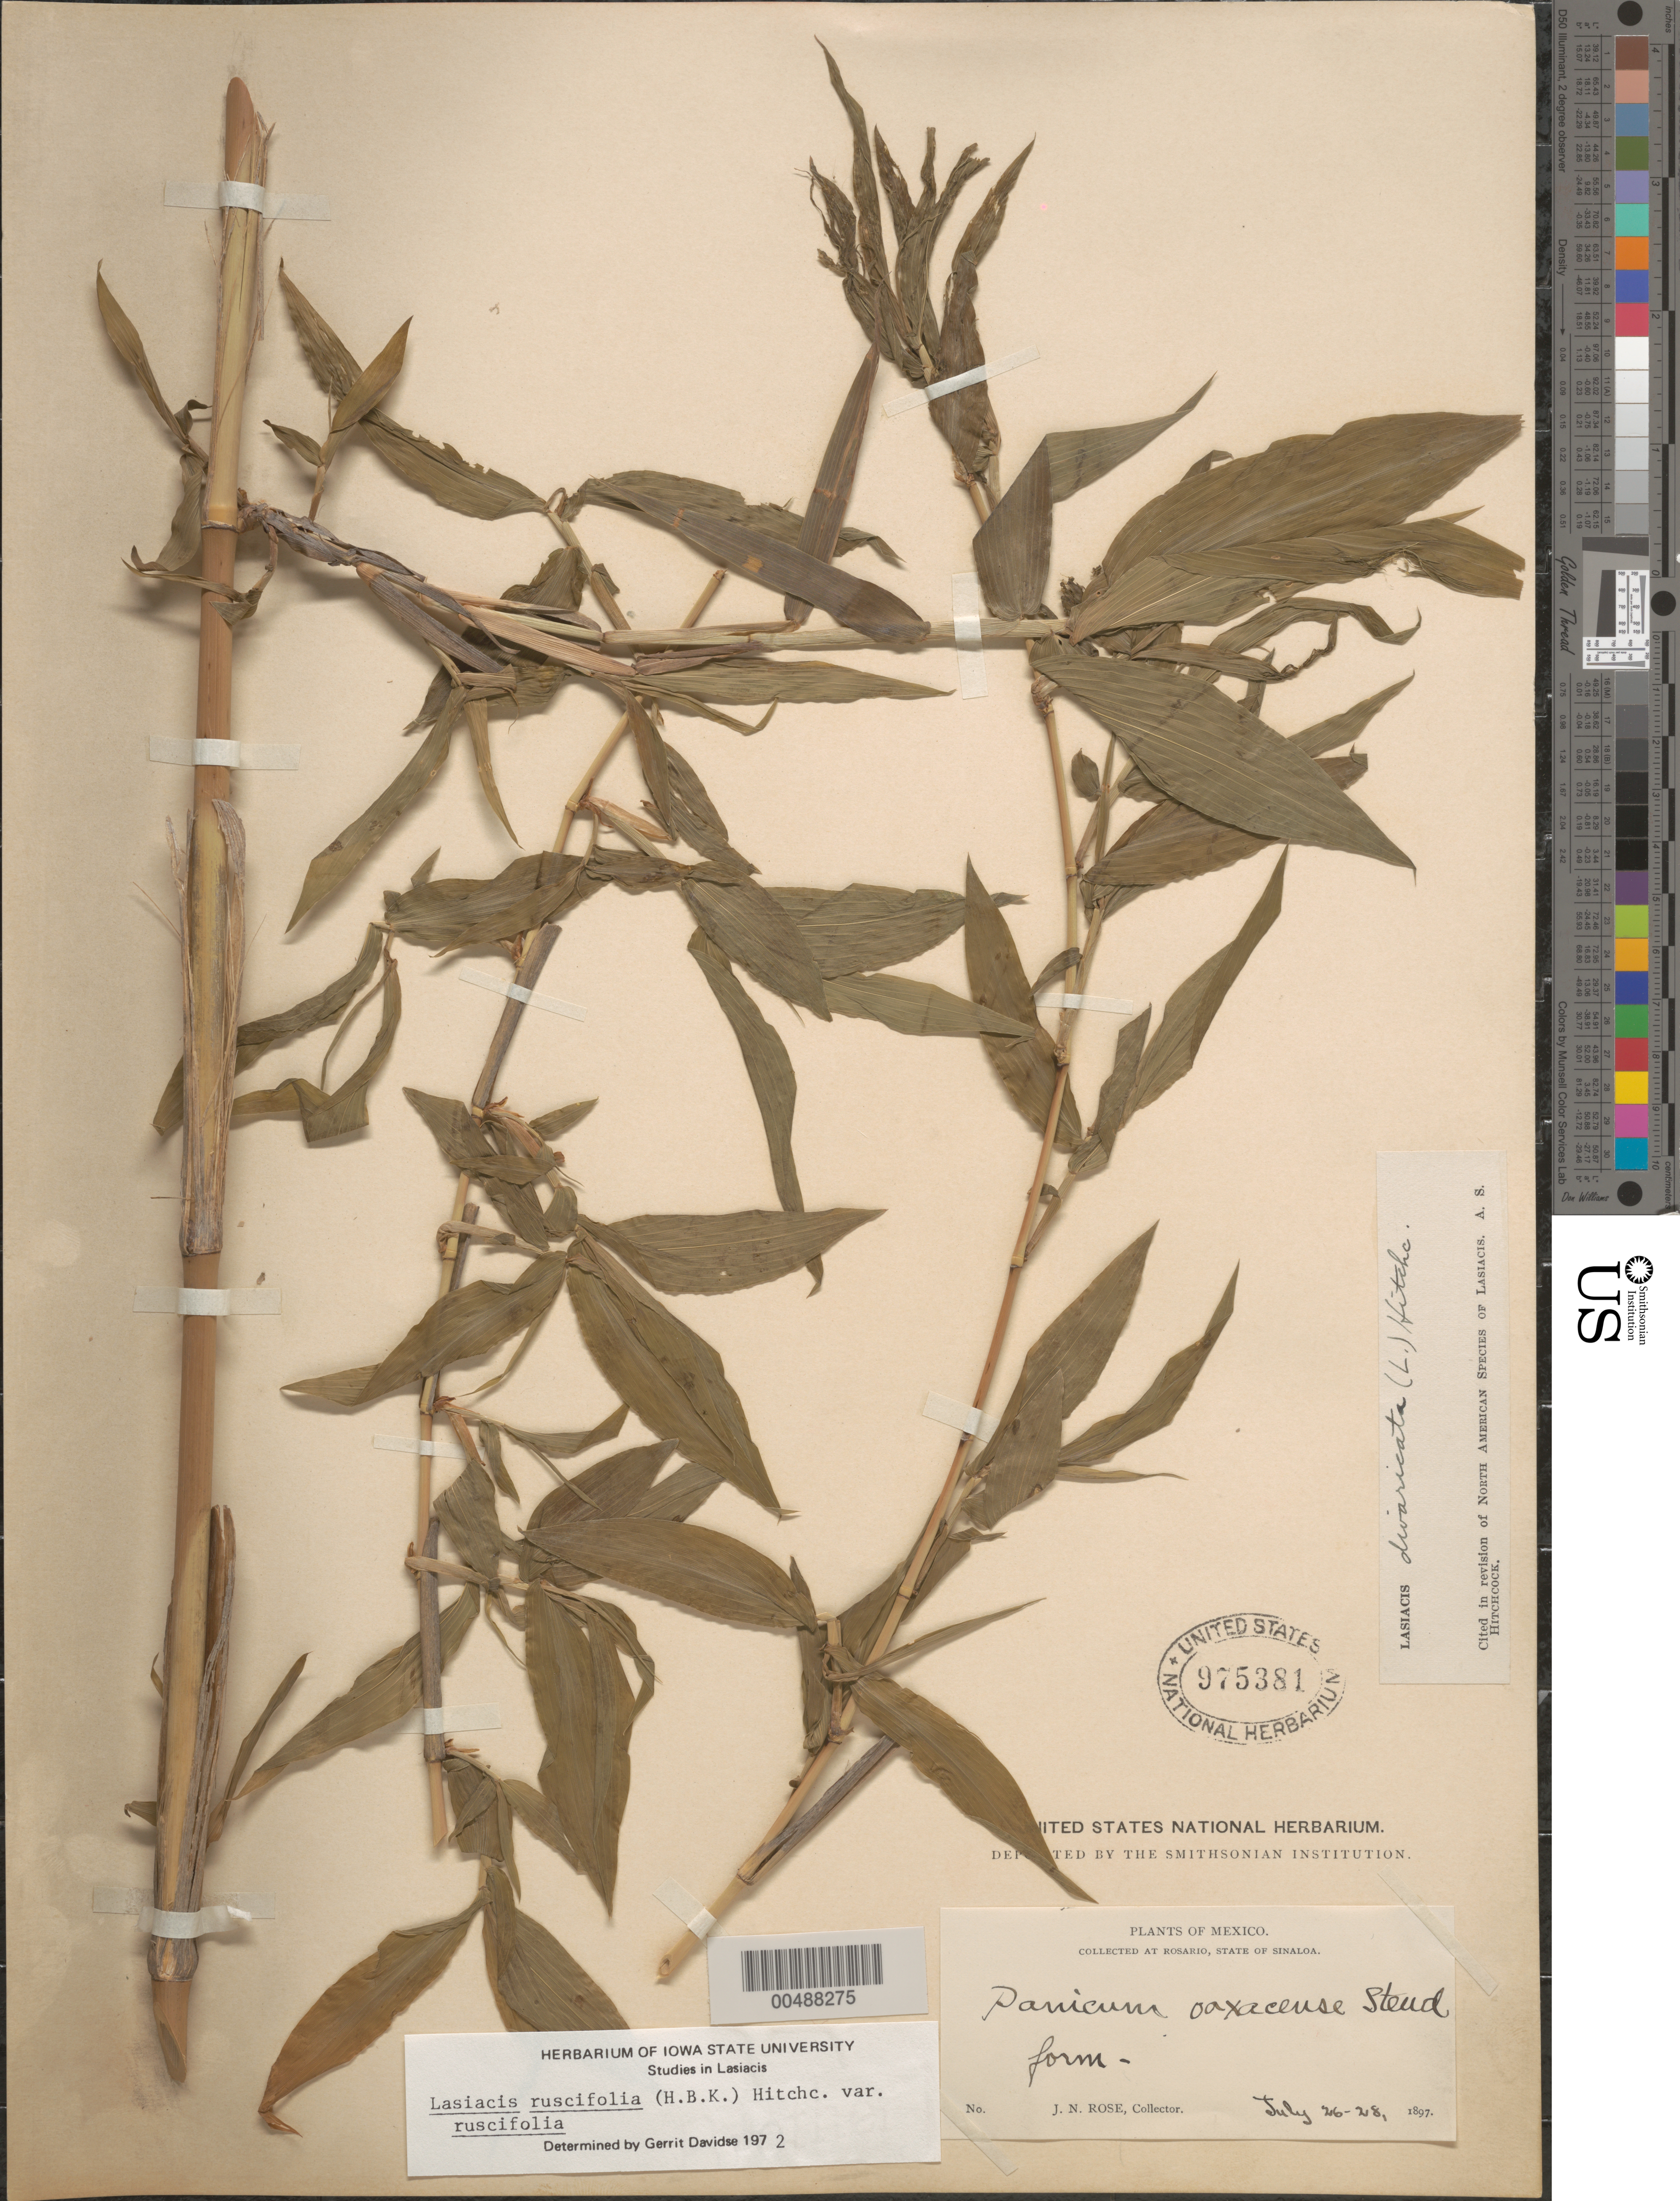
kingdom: Plantae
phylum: Tracheophyta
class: Liliopsida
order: Poales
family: Poaceae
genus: Lasiacis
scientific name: Lasiacis ruscifolia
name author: (Kunth) Hitchc.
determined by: Davidse, Gerrit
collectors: J. N. Rose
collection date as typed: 26 Jul 1897 to 28 Jul 1897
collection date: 1897-07-26/1897-07-28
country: Mexico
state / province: Sinaloa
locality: At Rosario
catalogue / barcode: US 975381